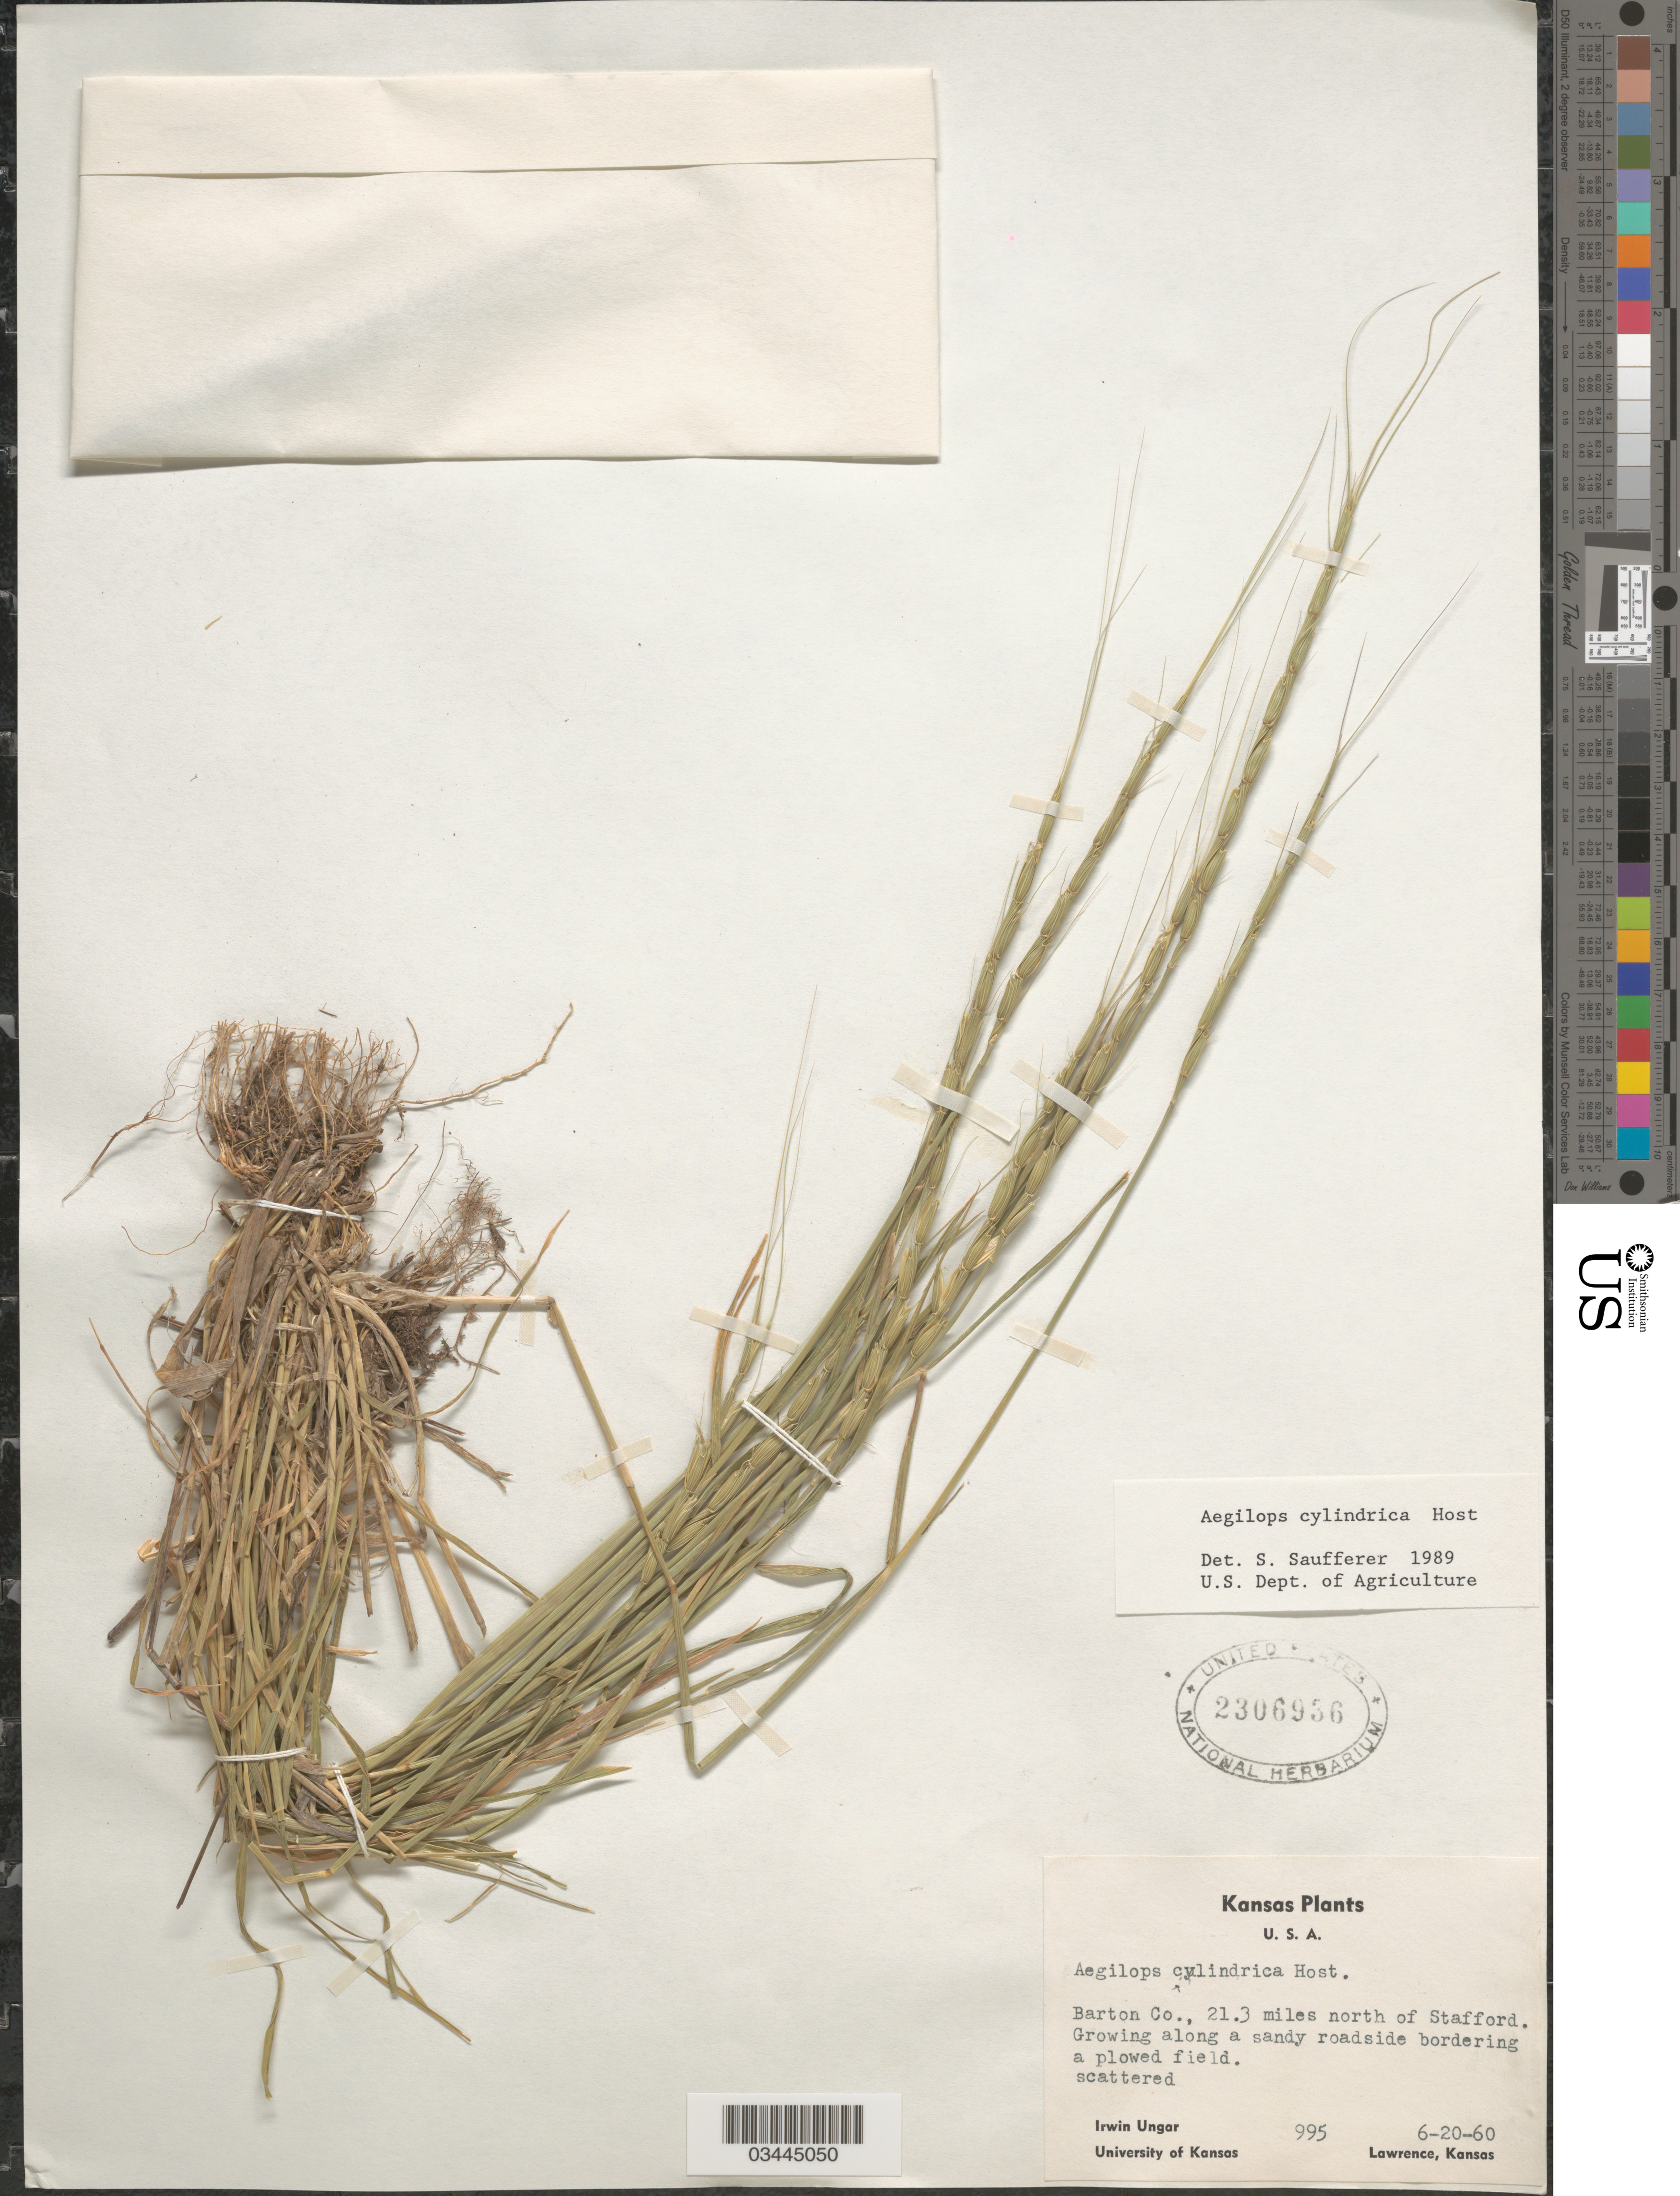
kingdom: Plantae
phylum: Tracheophyta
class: Liliopsida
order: Poales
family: Poaceae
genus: Aegilops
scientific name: Aegilops cylindrica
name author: Host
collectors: I. Ungar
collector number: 995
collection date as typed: Transcribed d/m/y: 20/6/60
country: United States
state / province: Kansas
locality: Barton Co., 21.3 miles north of Stafford. Along a sandy roadside bordering a plowed field.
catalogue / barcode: US 2306936